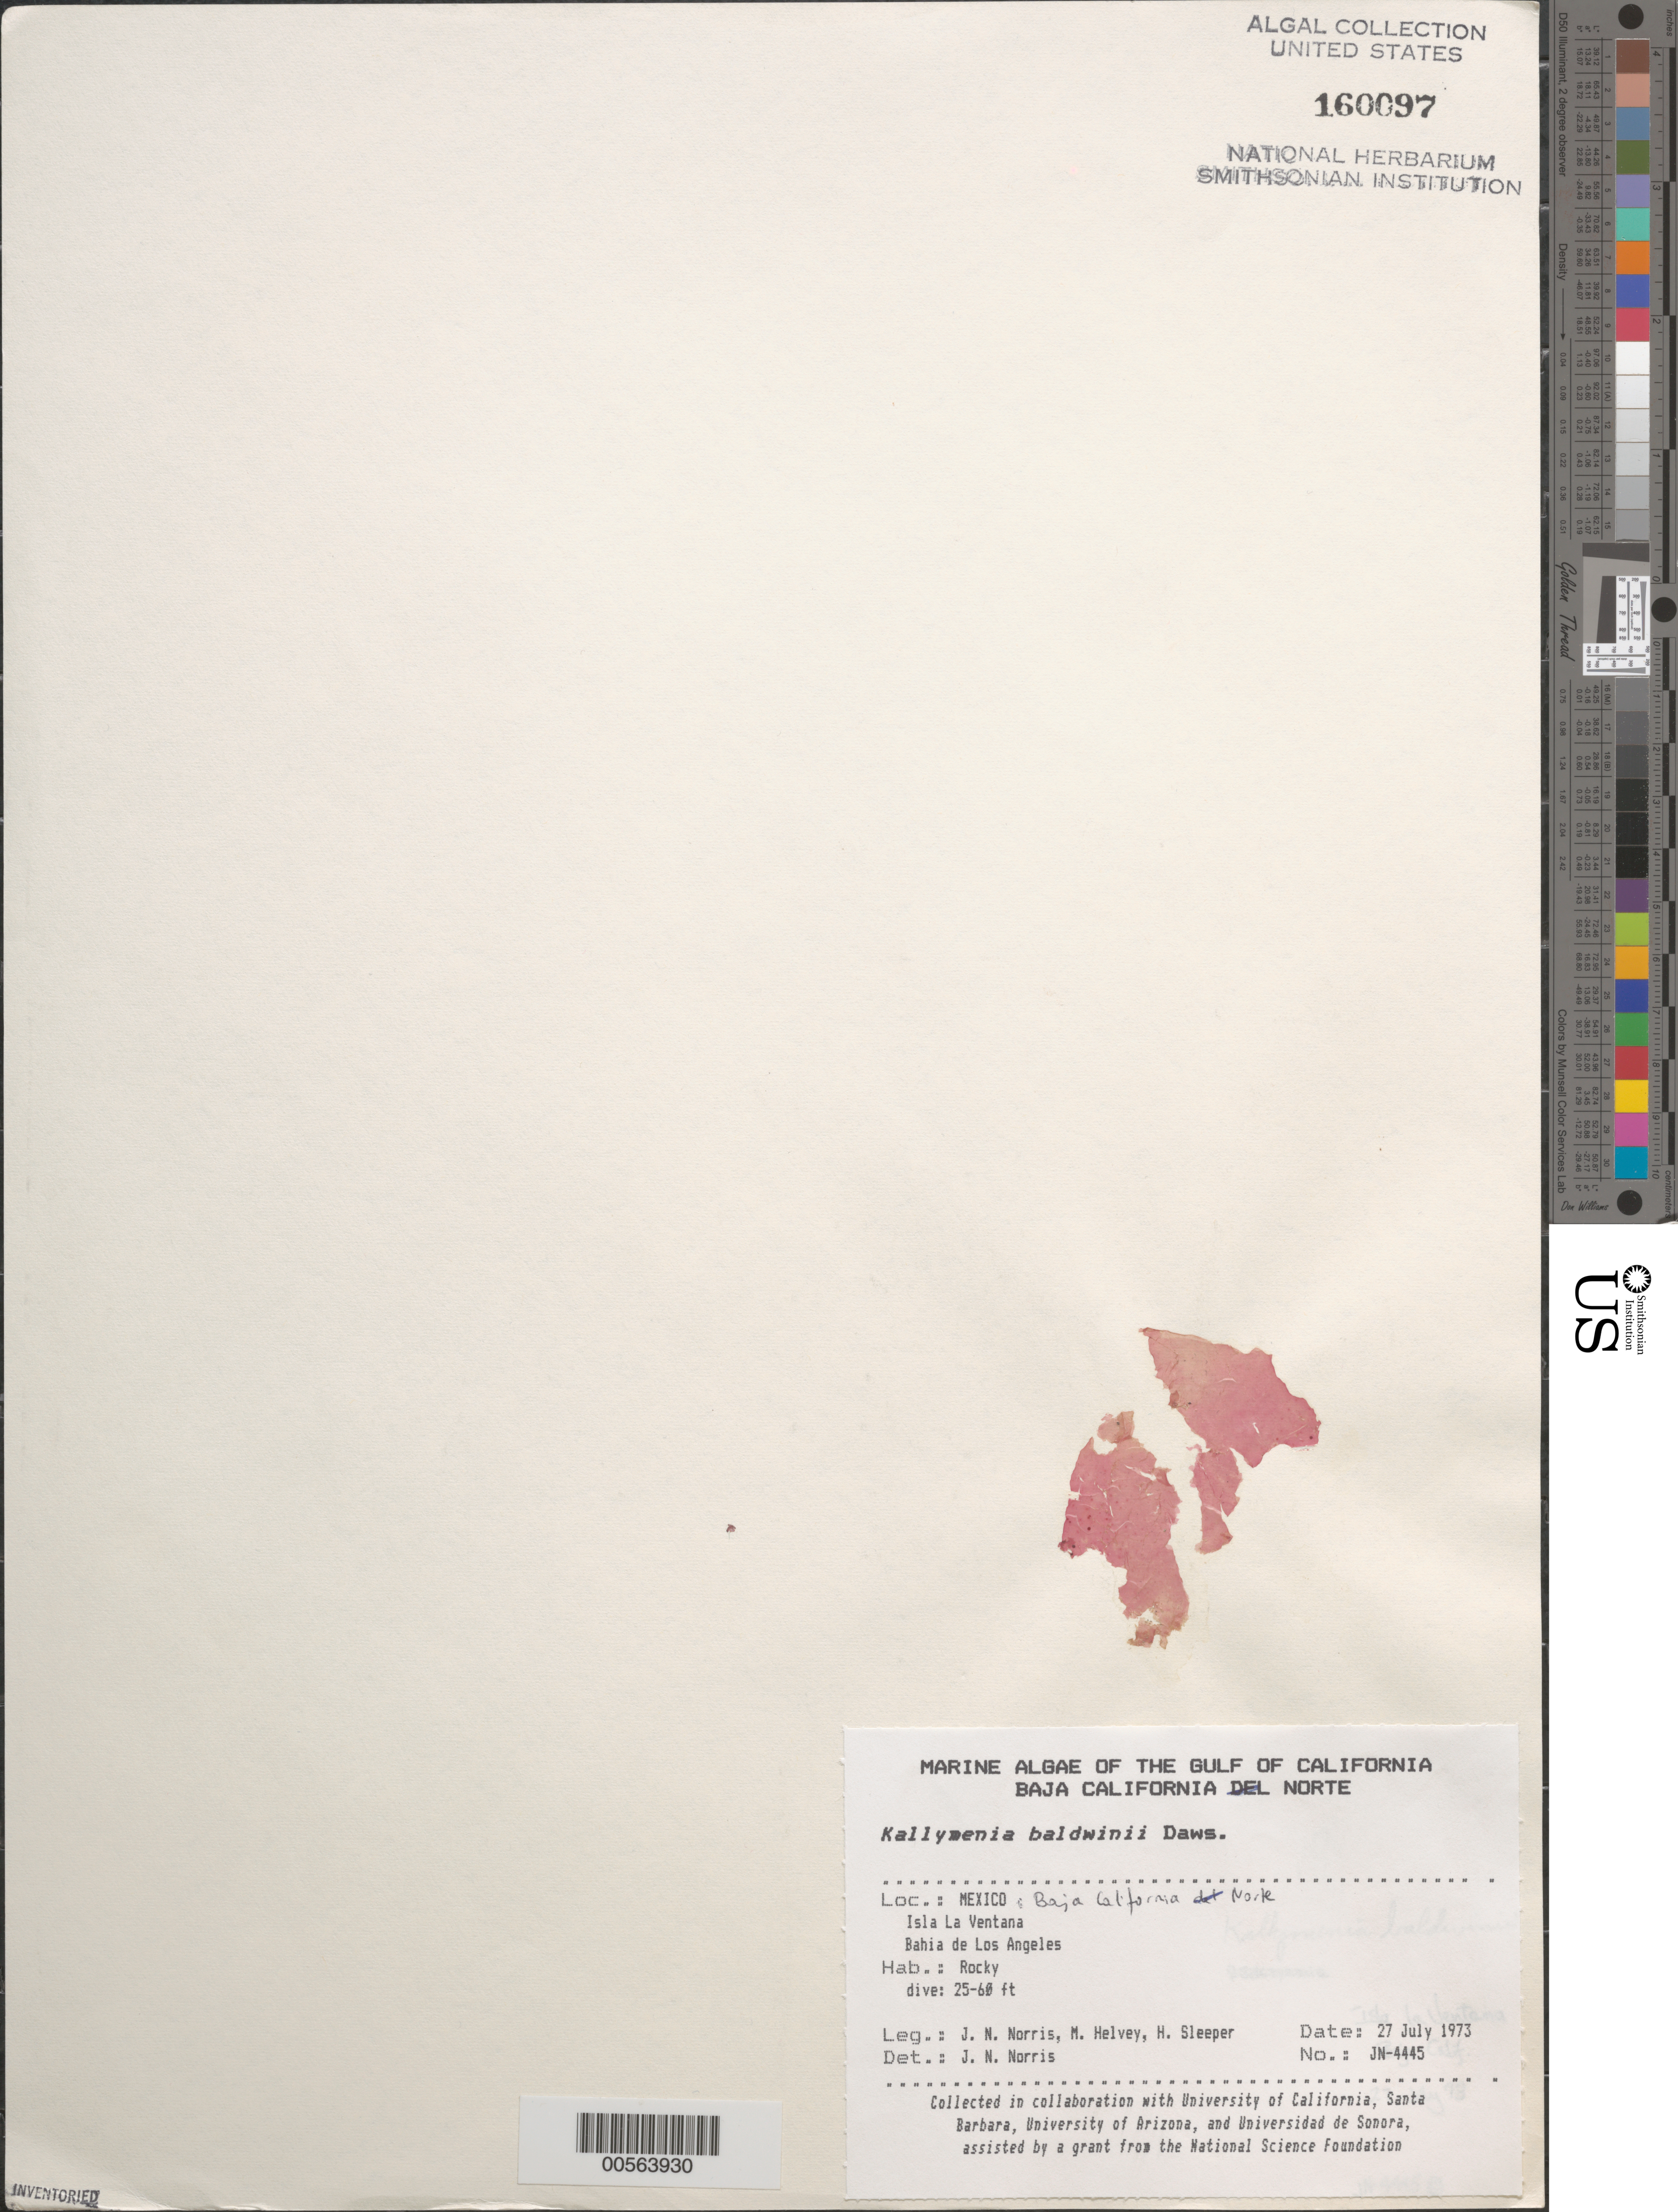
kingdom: Plantae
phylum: Rhodophyta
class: Florideophyceae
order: Gigartinales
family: Kallymeniaceae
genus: Kallymenia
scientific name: Kallymenia baldwinii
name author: E.Y. Dawson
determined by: Norris, James N.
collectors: J. N. Norris, M. Helvey & H. Sleeper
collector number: JN-4445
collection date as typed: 27 Jul 1973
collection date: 1973-07-27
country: Mexico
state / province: Baja California Norte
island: Isla la Ventana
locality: Bahia de Los Angeles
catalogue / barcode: US 160097